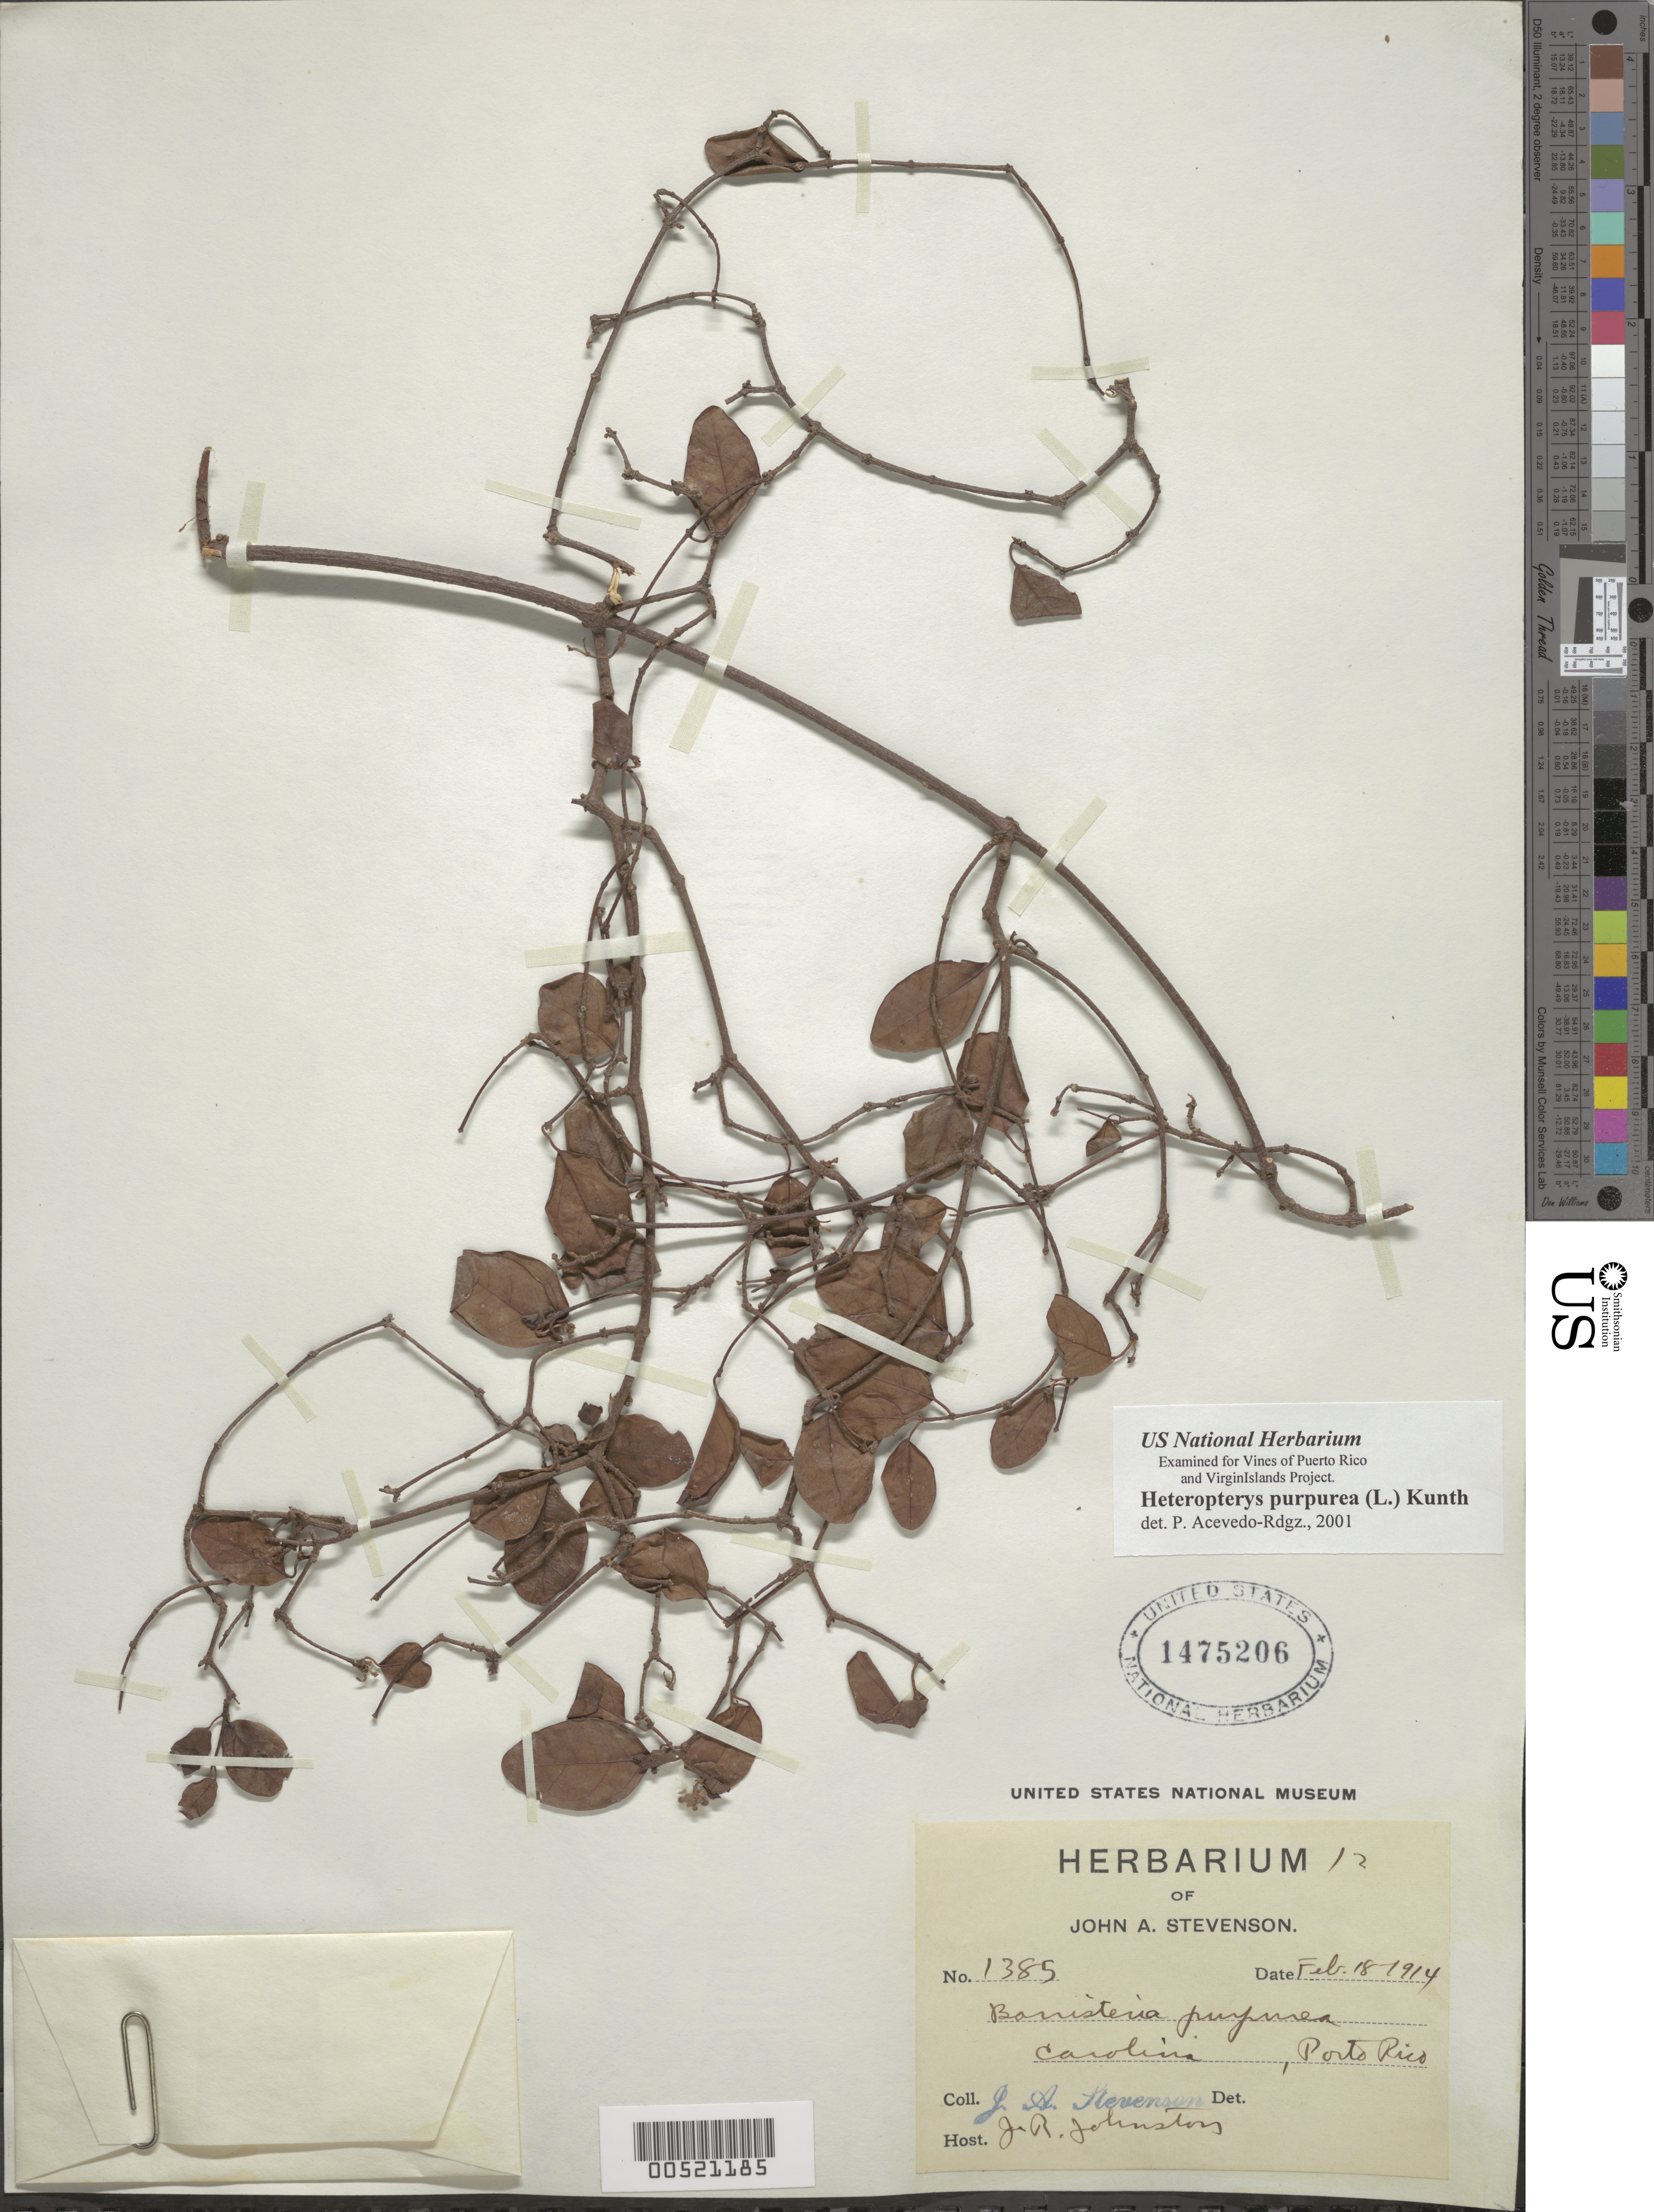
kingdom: Plantae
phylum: Tracheophyta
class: Magnoliopsida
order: Malpighiales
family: Malpighiaceae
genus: Heteropterys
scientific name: Heteropterys purpurea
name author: (L.) Kunth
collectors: J. Stevenson & J. Johnston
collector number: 1385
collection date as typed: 18 Feb 1914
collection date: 1914-02-18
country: Puerto Rico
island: Greater Antilles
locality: Carolina.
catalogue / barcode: US 1475206